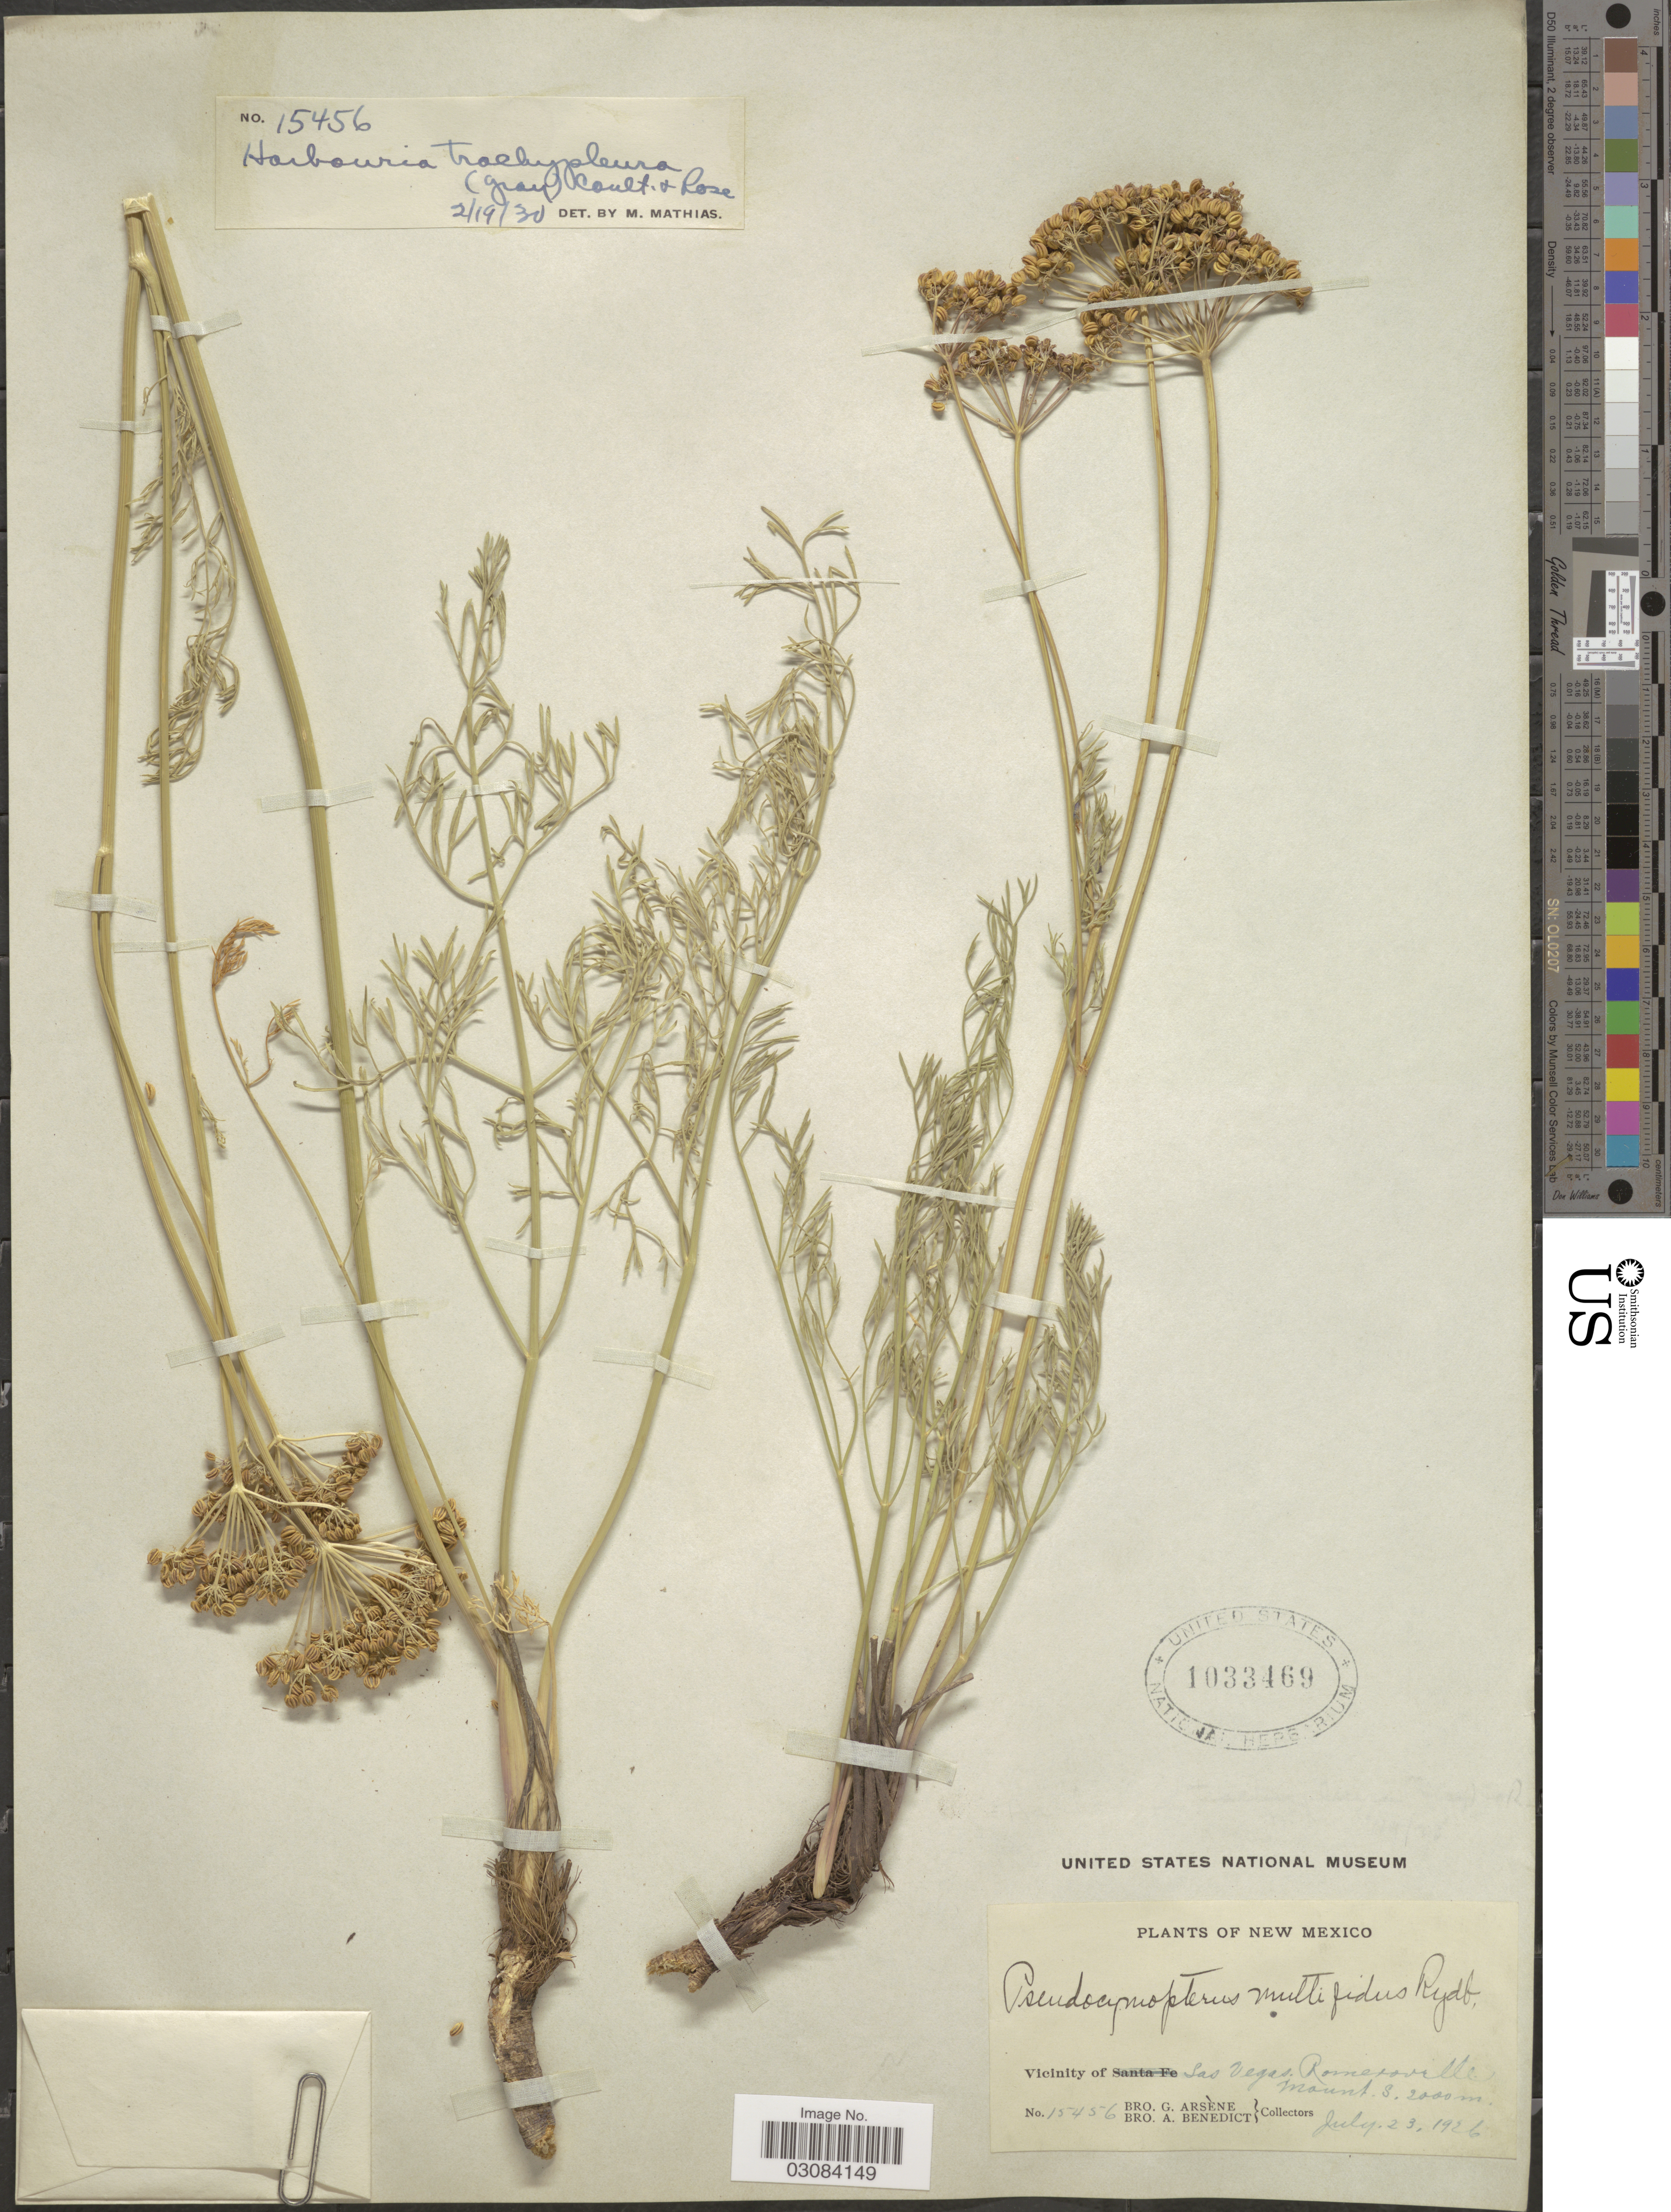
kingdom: Plantae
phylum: Tracheophyta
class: Magnoliopsida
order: Apiales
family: Apiaceae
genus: Harbouria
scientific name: Harbouria trachypleura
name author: (A. Gray) J.M. Coult. & Rose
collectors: Bro. G. Arsène & Bro. Benedict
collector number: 15456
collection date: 1926-07-23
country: United States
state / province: New Mexico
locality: Vicinity of Las Vegas. Romersville Mount. S.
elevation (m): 2000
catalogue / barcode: US 1033469